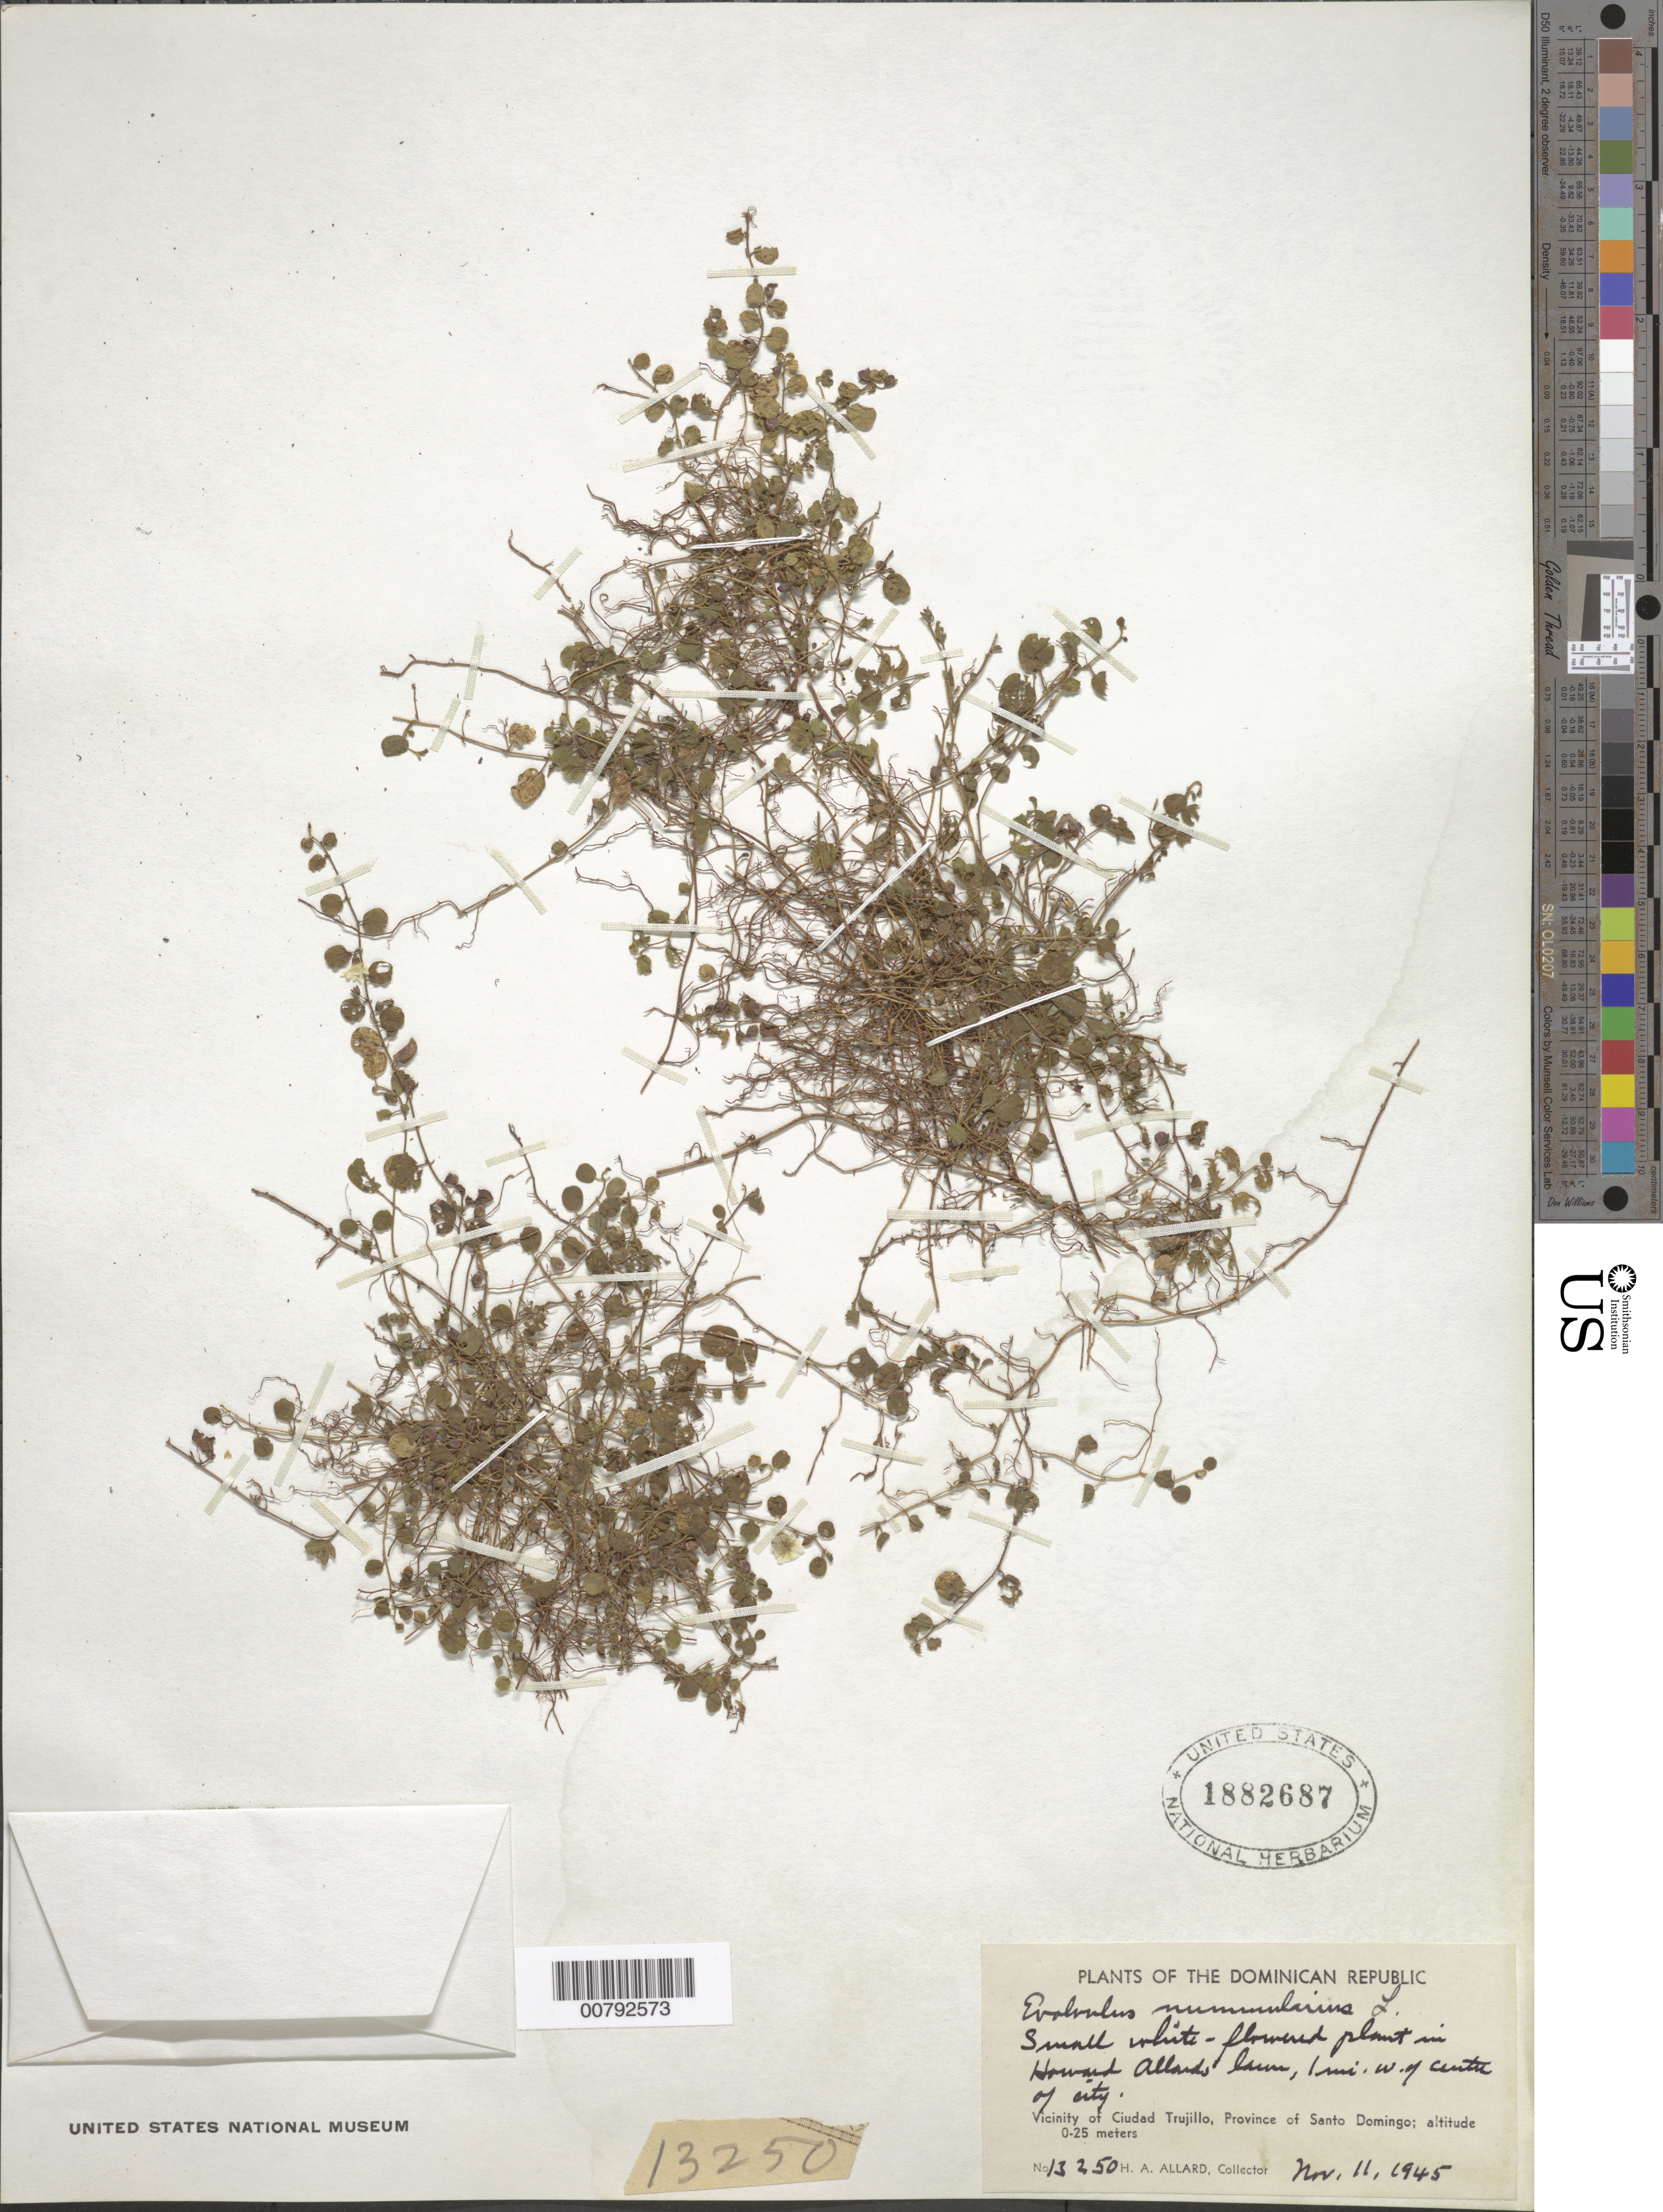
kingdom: Plantae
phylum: Tracheophyta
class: Magnoliopsida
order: Solanales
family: Convolvulaceae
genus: Evolvulus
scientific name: Evolvulus nummularius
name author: (L.) L.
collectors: H. A. Allard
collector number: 13250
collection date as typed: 11 Nov 1945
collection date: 1945-11-11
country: Dominican Republic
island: Hispaniola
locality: Province of Santo Domingo, vicinity of Ciudad Trujillo, Howard Allard's home, 1 mile W of center of city.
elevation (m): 0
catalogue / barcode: US 1882687